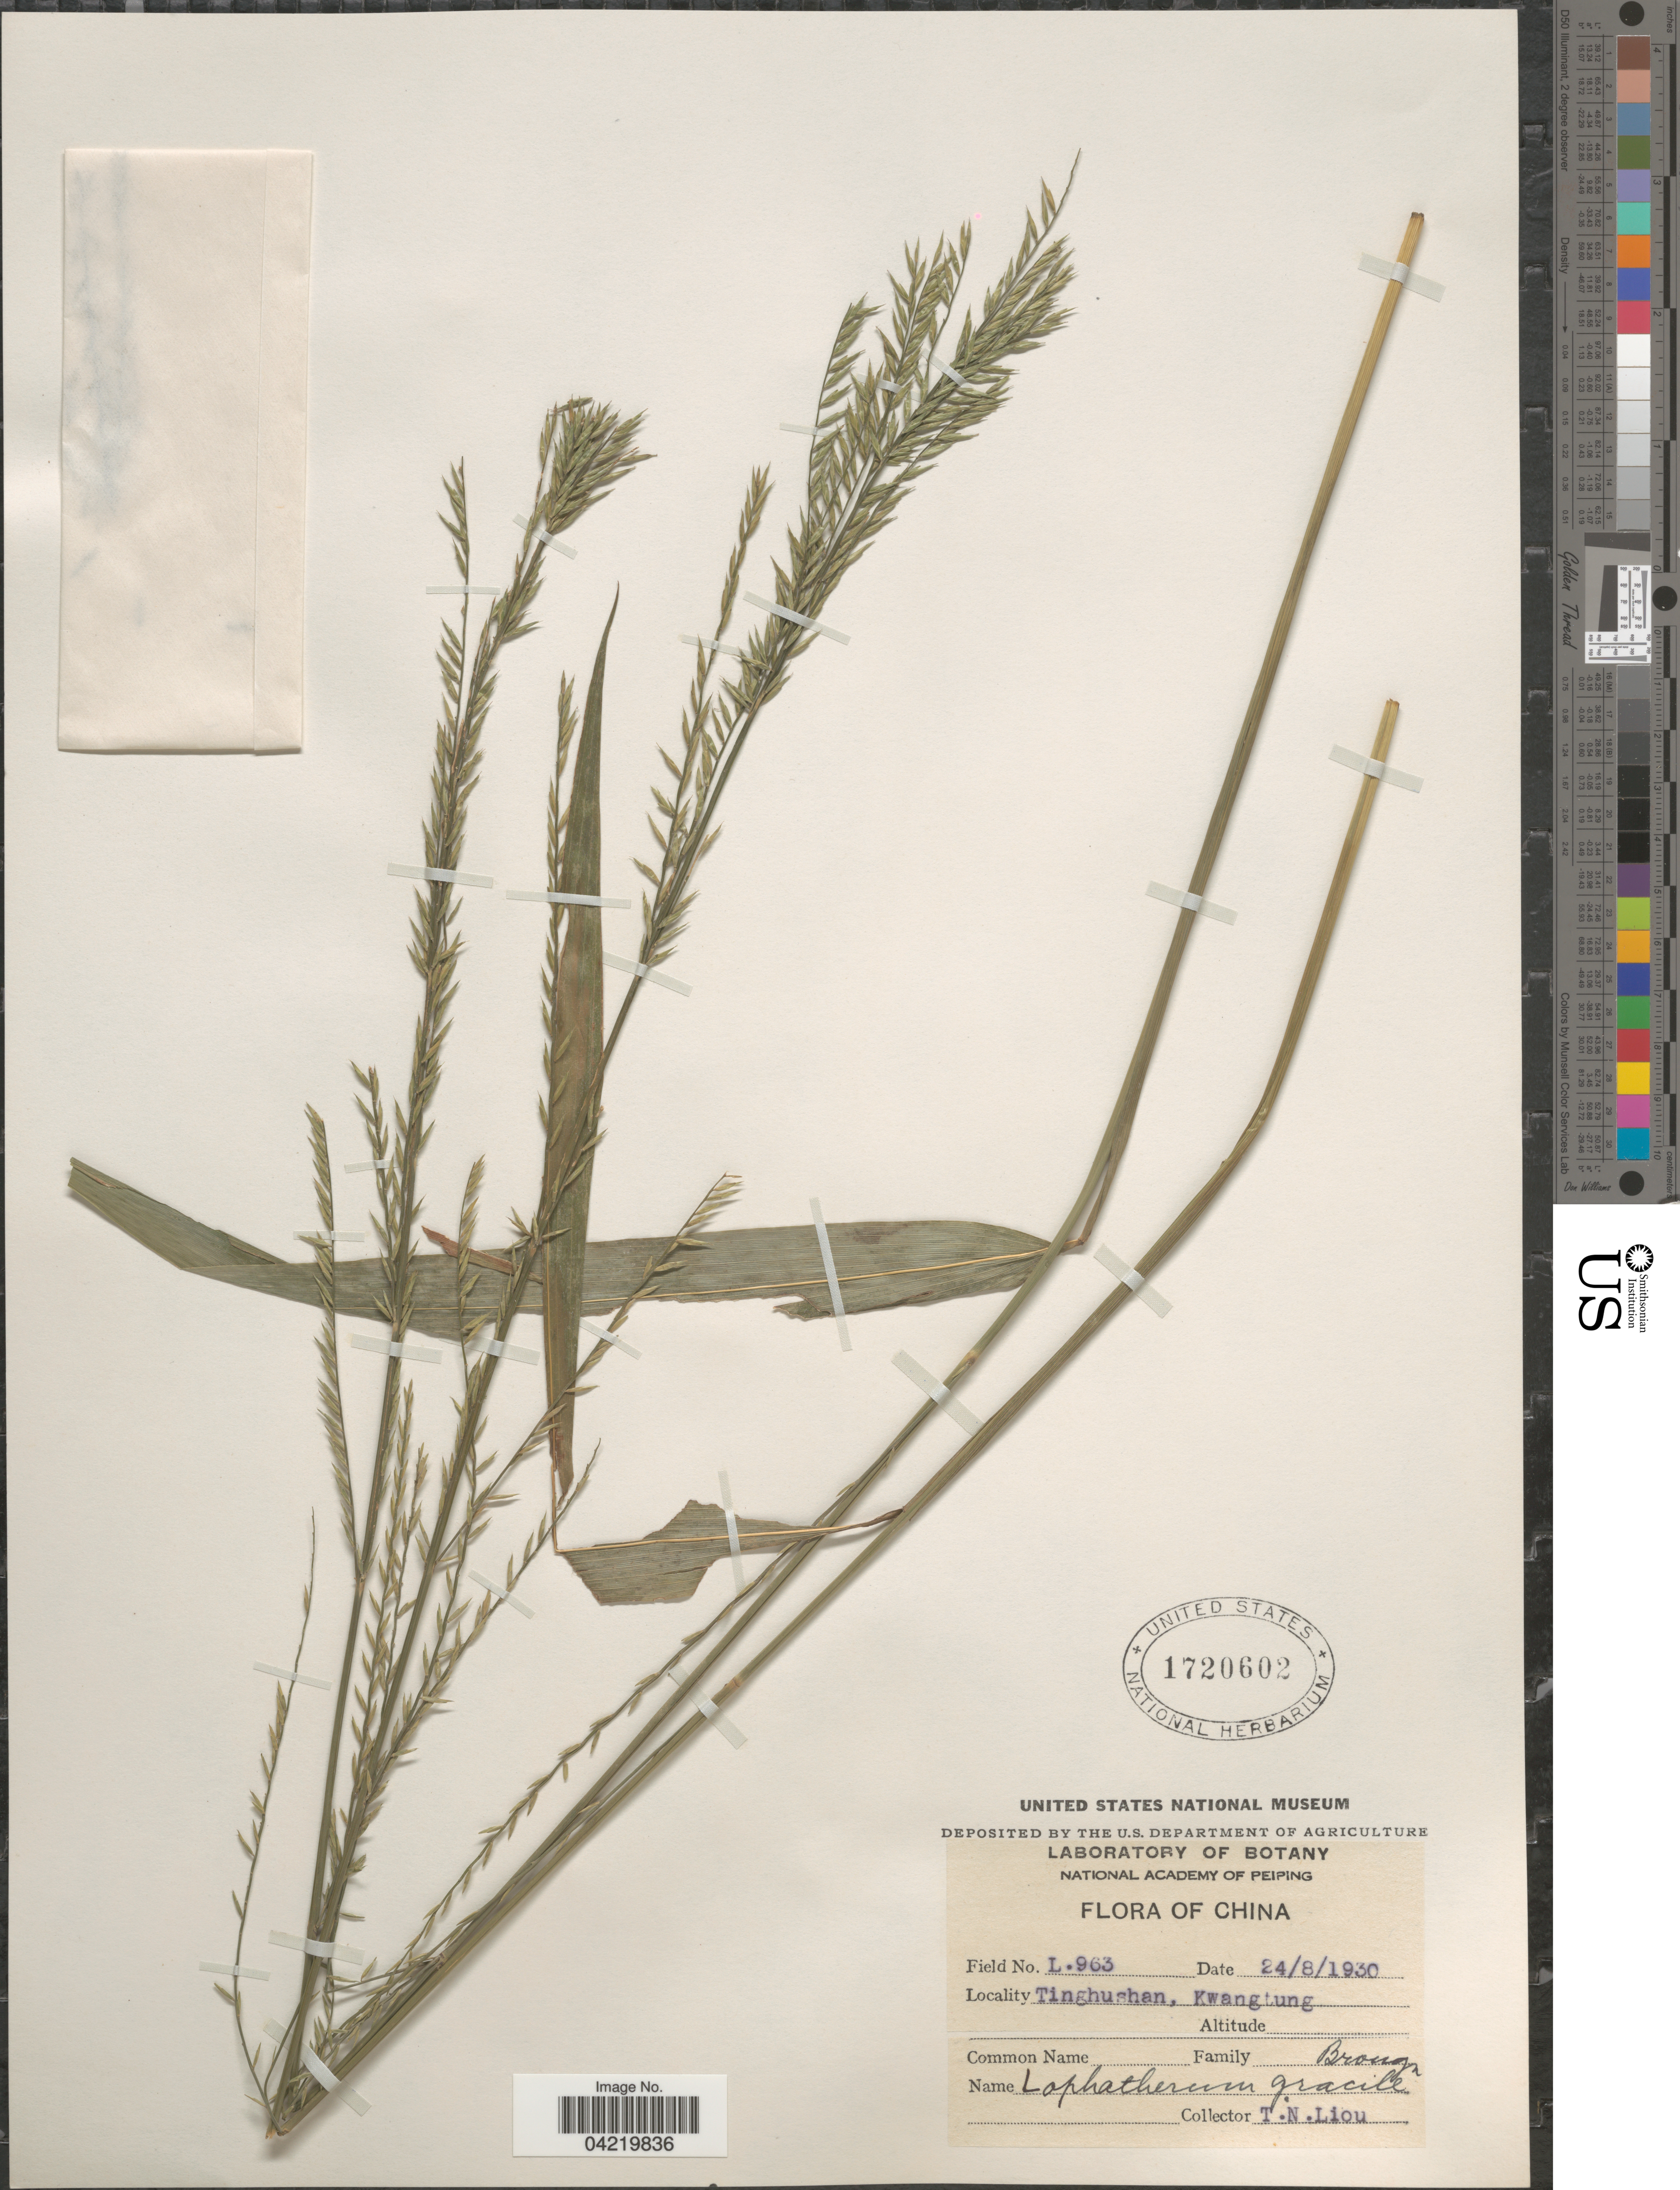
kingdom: Plantae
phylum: Tracheophyta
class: Liliopsida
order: Poales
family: Poaceae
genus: Lophatherum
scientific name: Lophatherum gracile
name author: Brongn.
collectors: T. N. Liou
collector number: L.963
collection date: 1930-08-24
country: China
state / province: Guangdong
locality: Tinghushan, Kwangtung.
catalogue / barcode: US 1720602